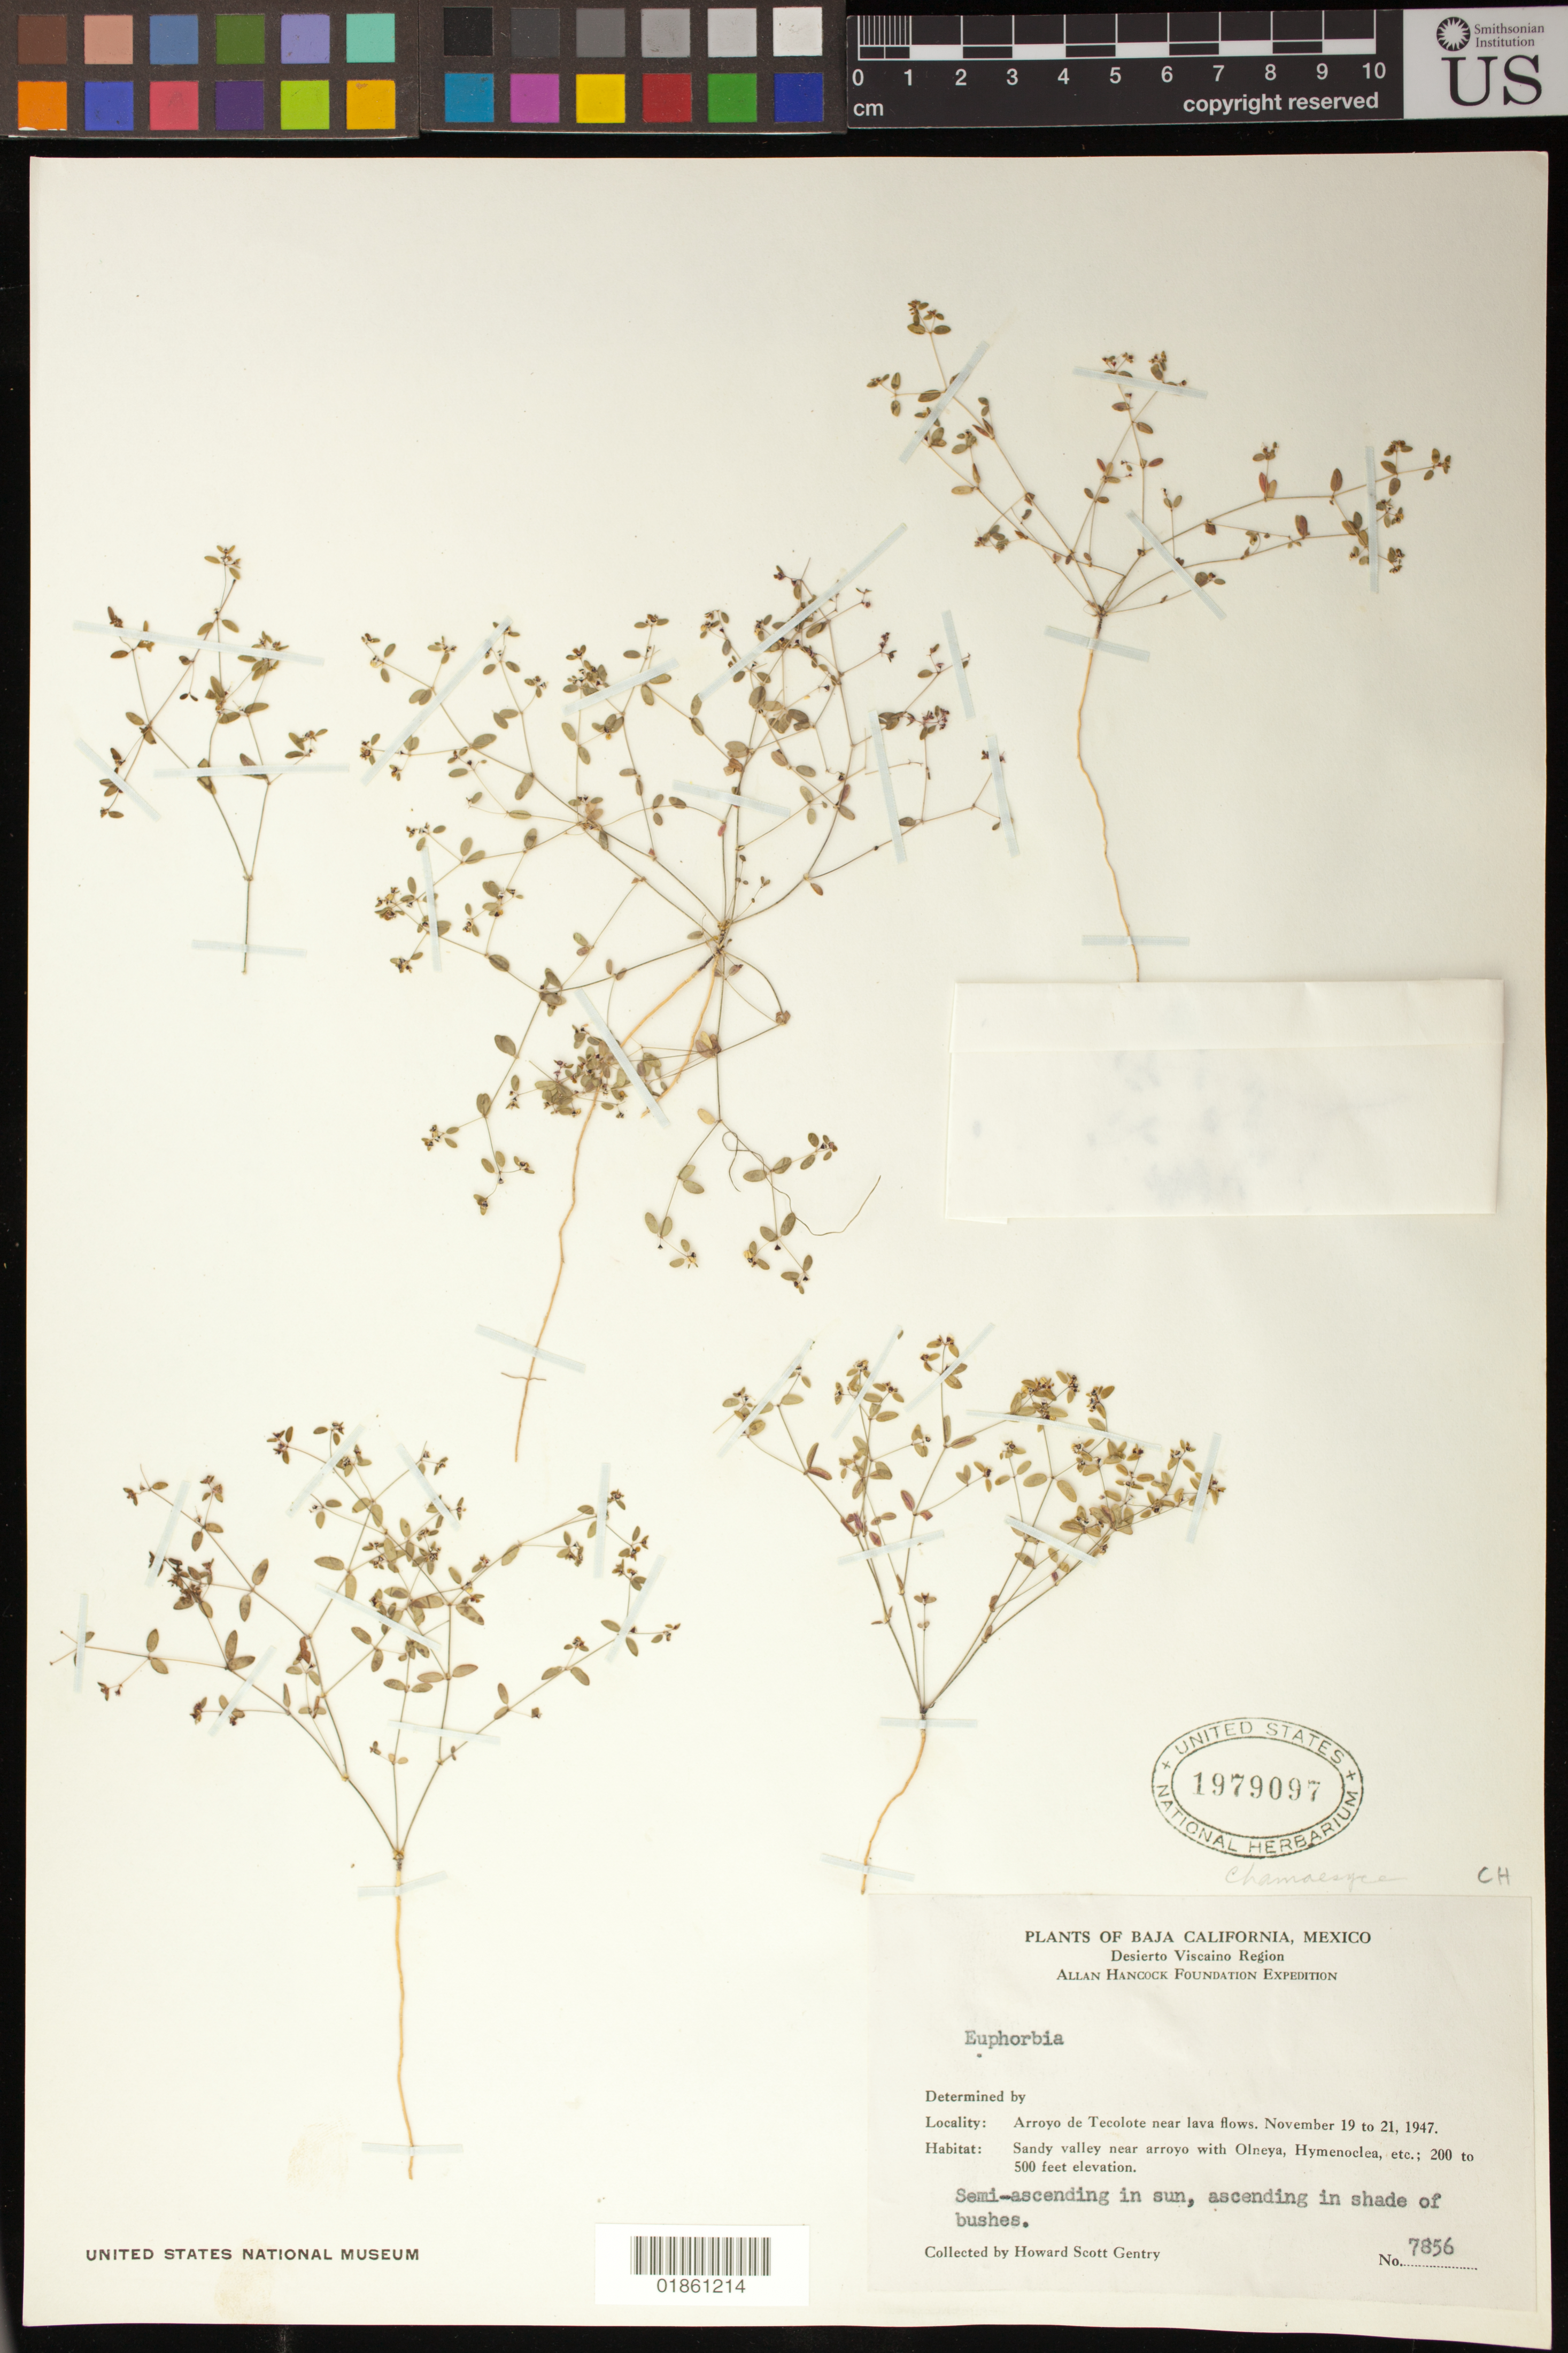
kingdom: Plantae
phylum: Tracheophyta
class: Magnoliopsida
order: Malpighiales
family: Euphorbiaceae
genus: Euphorbia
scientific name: Euphorbia sp.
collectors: H. S. Gentry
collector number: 7856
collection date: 1947-11-19/1947-11-21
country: Mexico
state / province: Baja California Sur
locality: Desierto Viscaino Region; Arroyo de Tecolote near lava flows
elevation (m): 61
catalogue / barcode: US 1979097